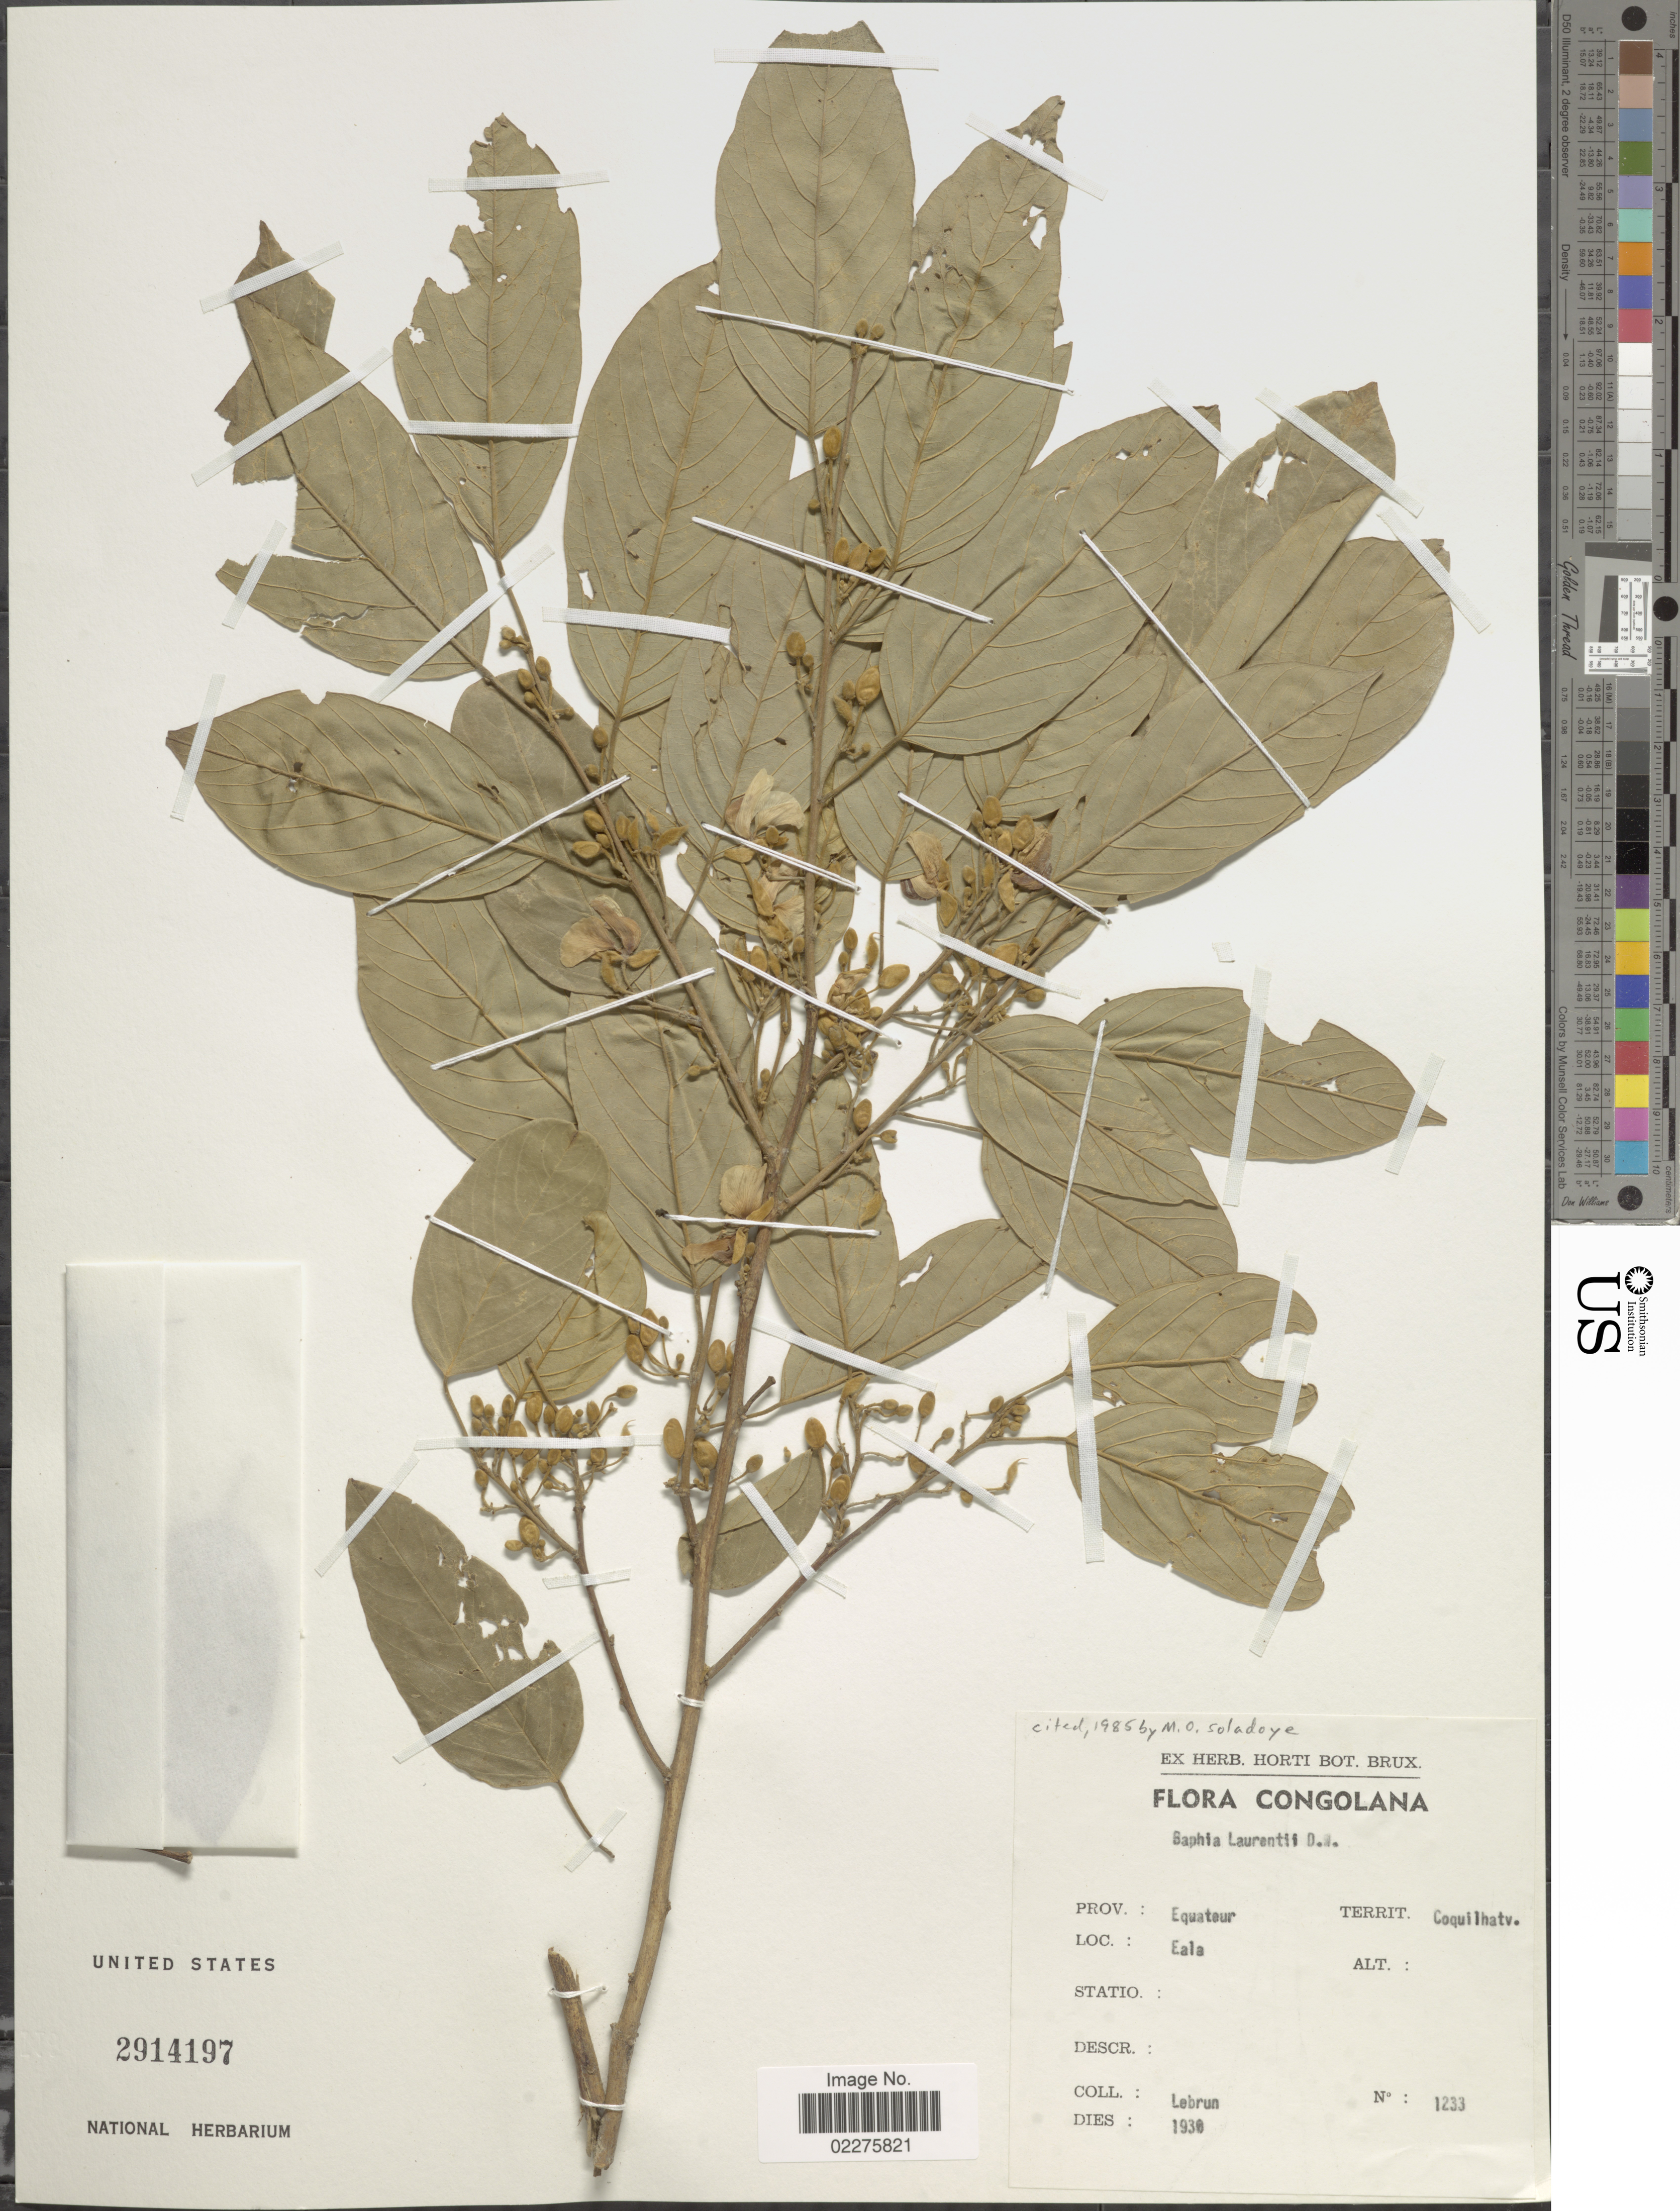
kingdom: Plantae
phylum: Tracheophyta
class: Magnoliopsida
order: Fabales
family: Fabaceae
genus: Baphia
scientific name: Baphia laurentii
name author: De Wild.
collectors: J.A. Lebrun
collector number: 1233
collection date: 1930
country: Congo, Democratic Republic of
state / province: Equateur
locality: Territ. Coquilhatv. Eala. Congolana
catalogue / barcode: US 2914197